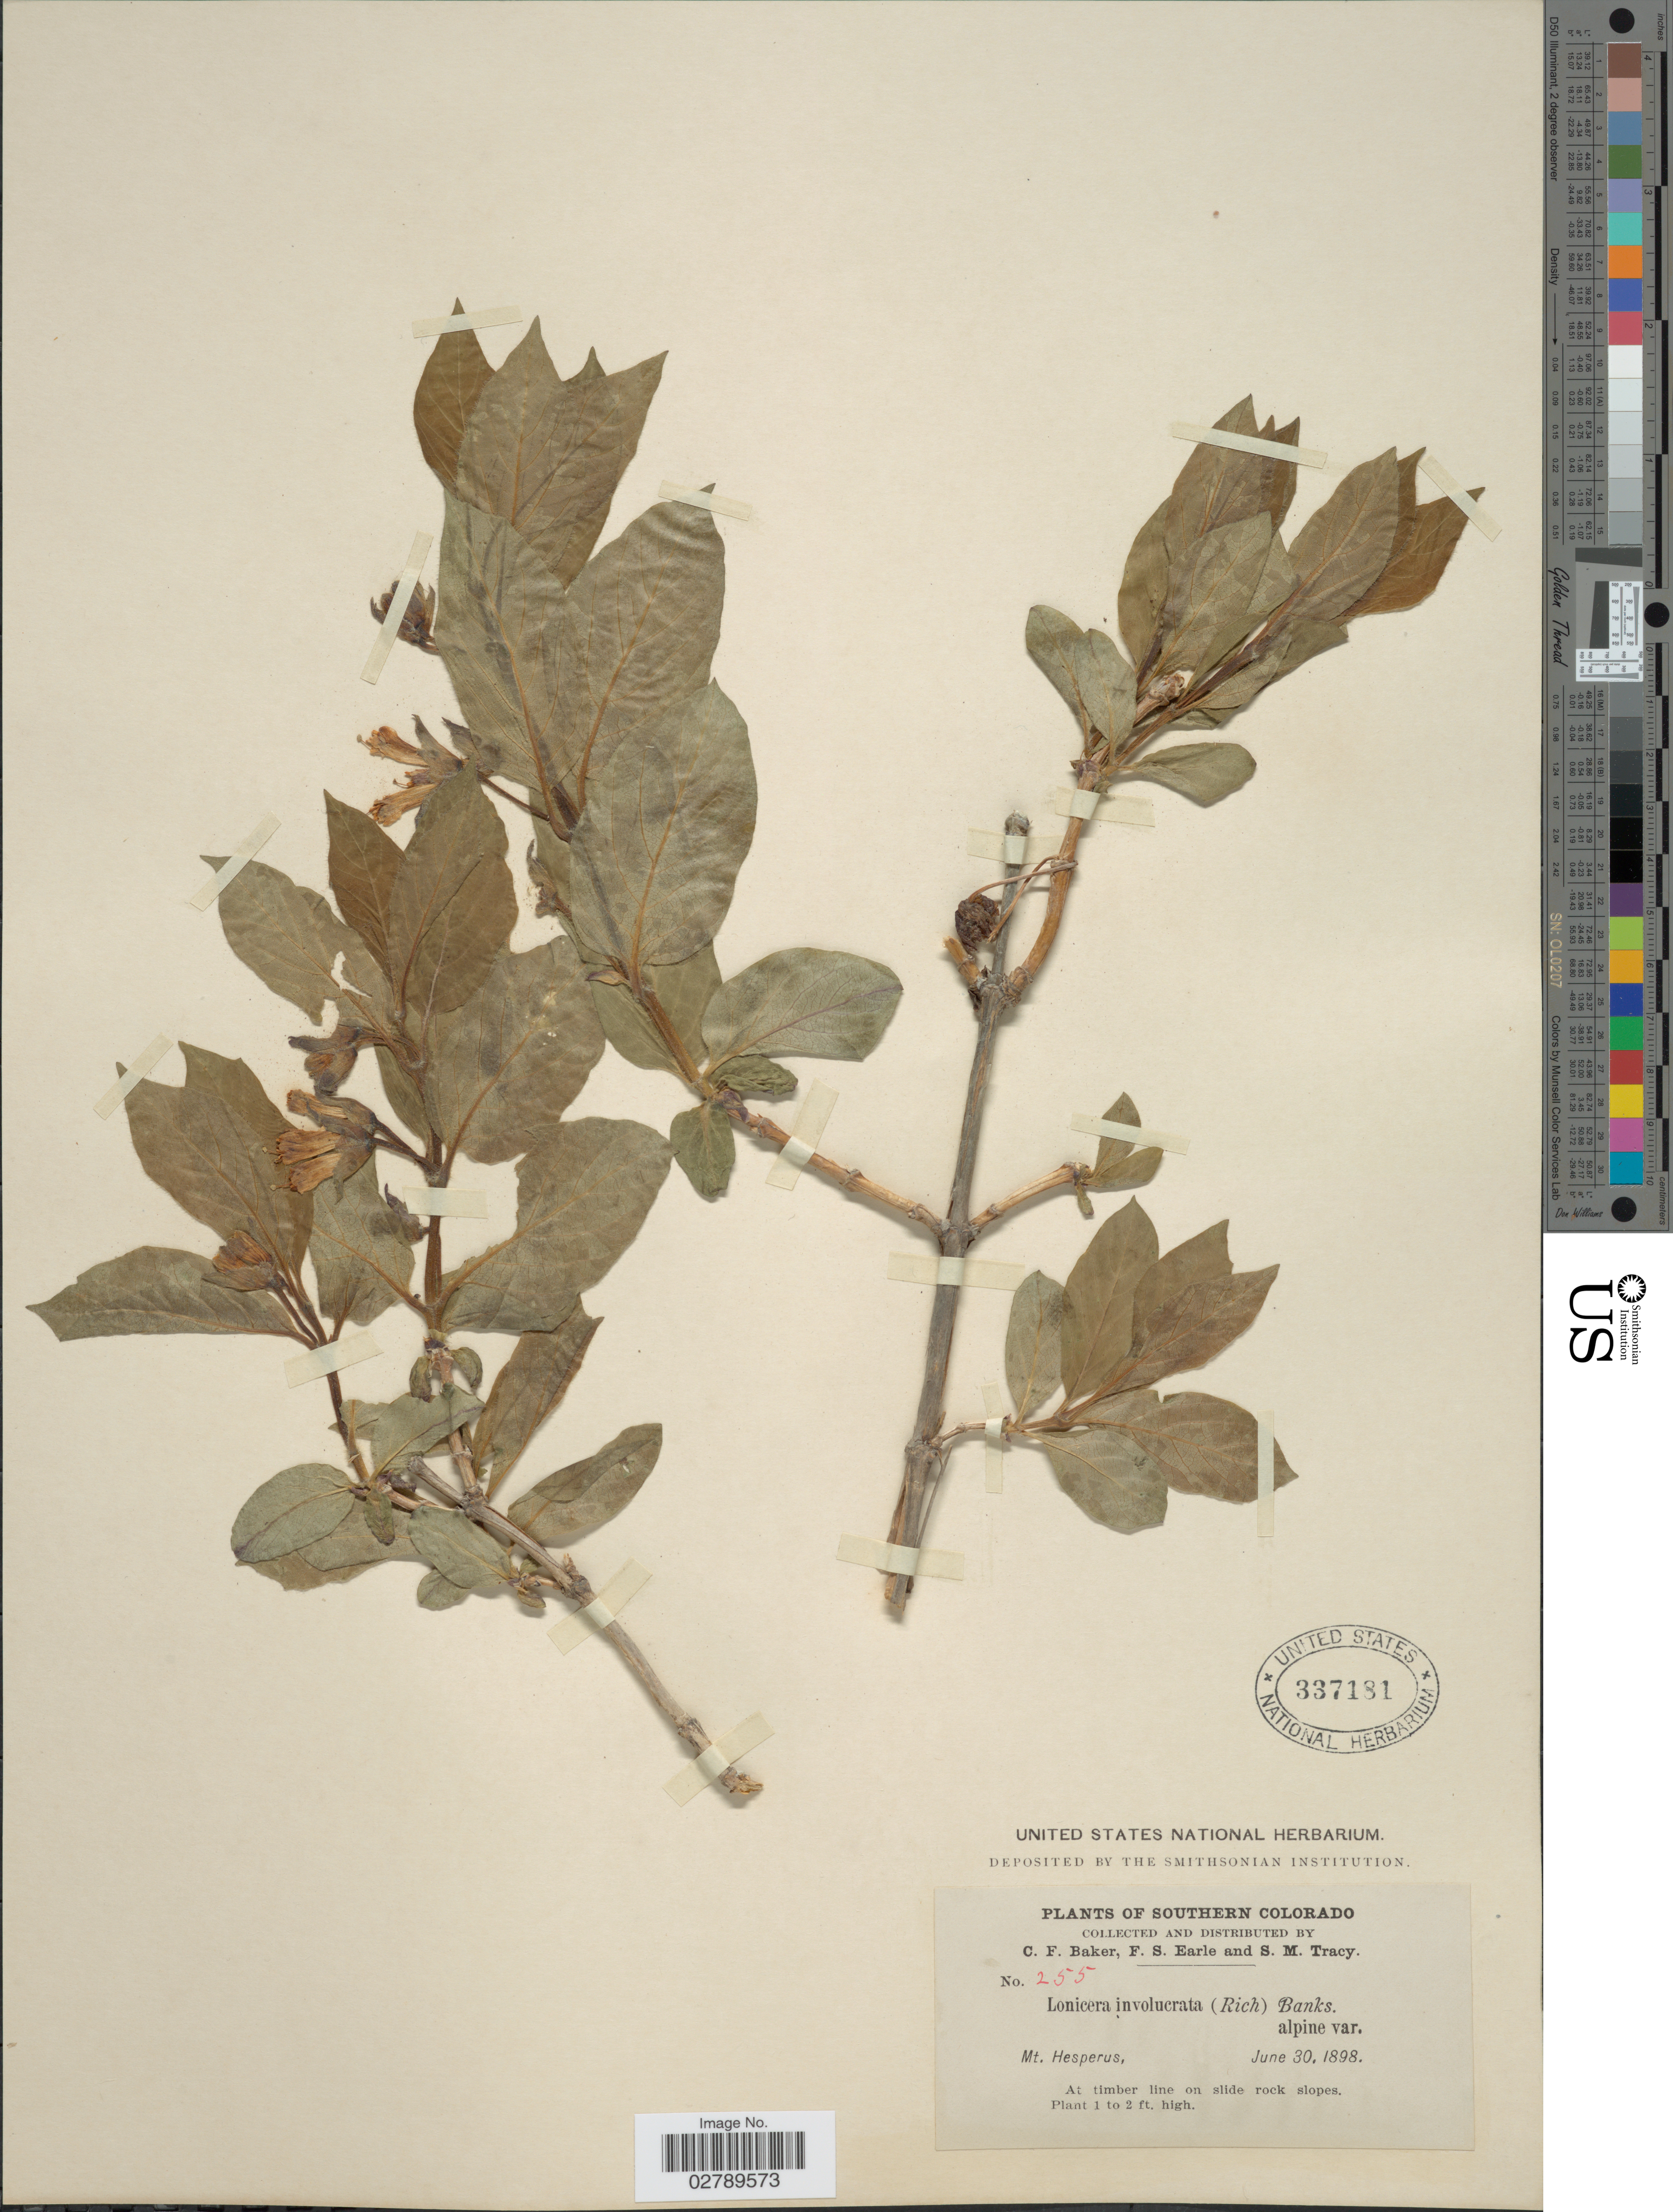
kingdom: Plantae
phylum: Tracheophyta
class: Magnoliopsida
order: Dipsacales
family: Caprifoliaceae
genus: Lonicera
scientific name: Lonicera involucrata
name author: (Richardson) Banks ex Spreng.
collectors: C. F. Baker, F. S. Earle & S. M. Tracy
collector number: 255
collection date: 1898-06-30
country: United States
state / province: Colorado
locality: Southern Colorado. Mt. Hesperus, At timber line on side rock slopes.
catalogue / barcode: US 337181